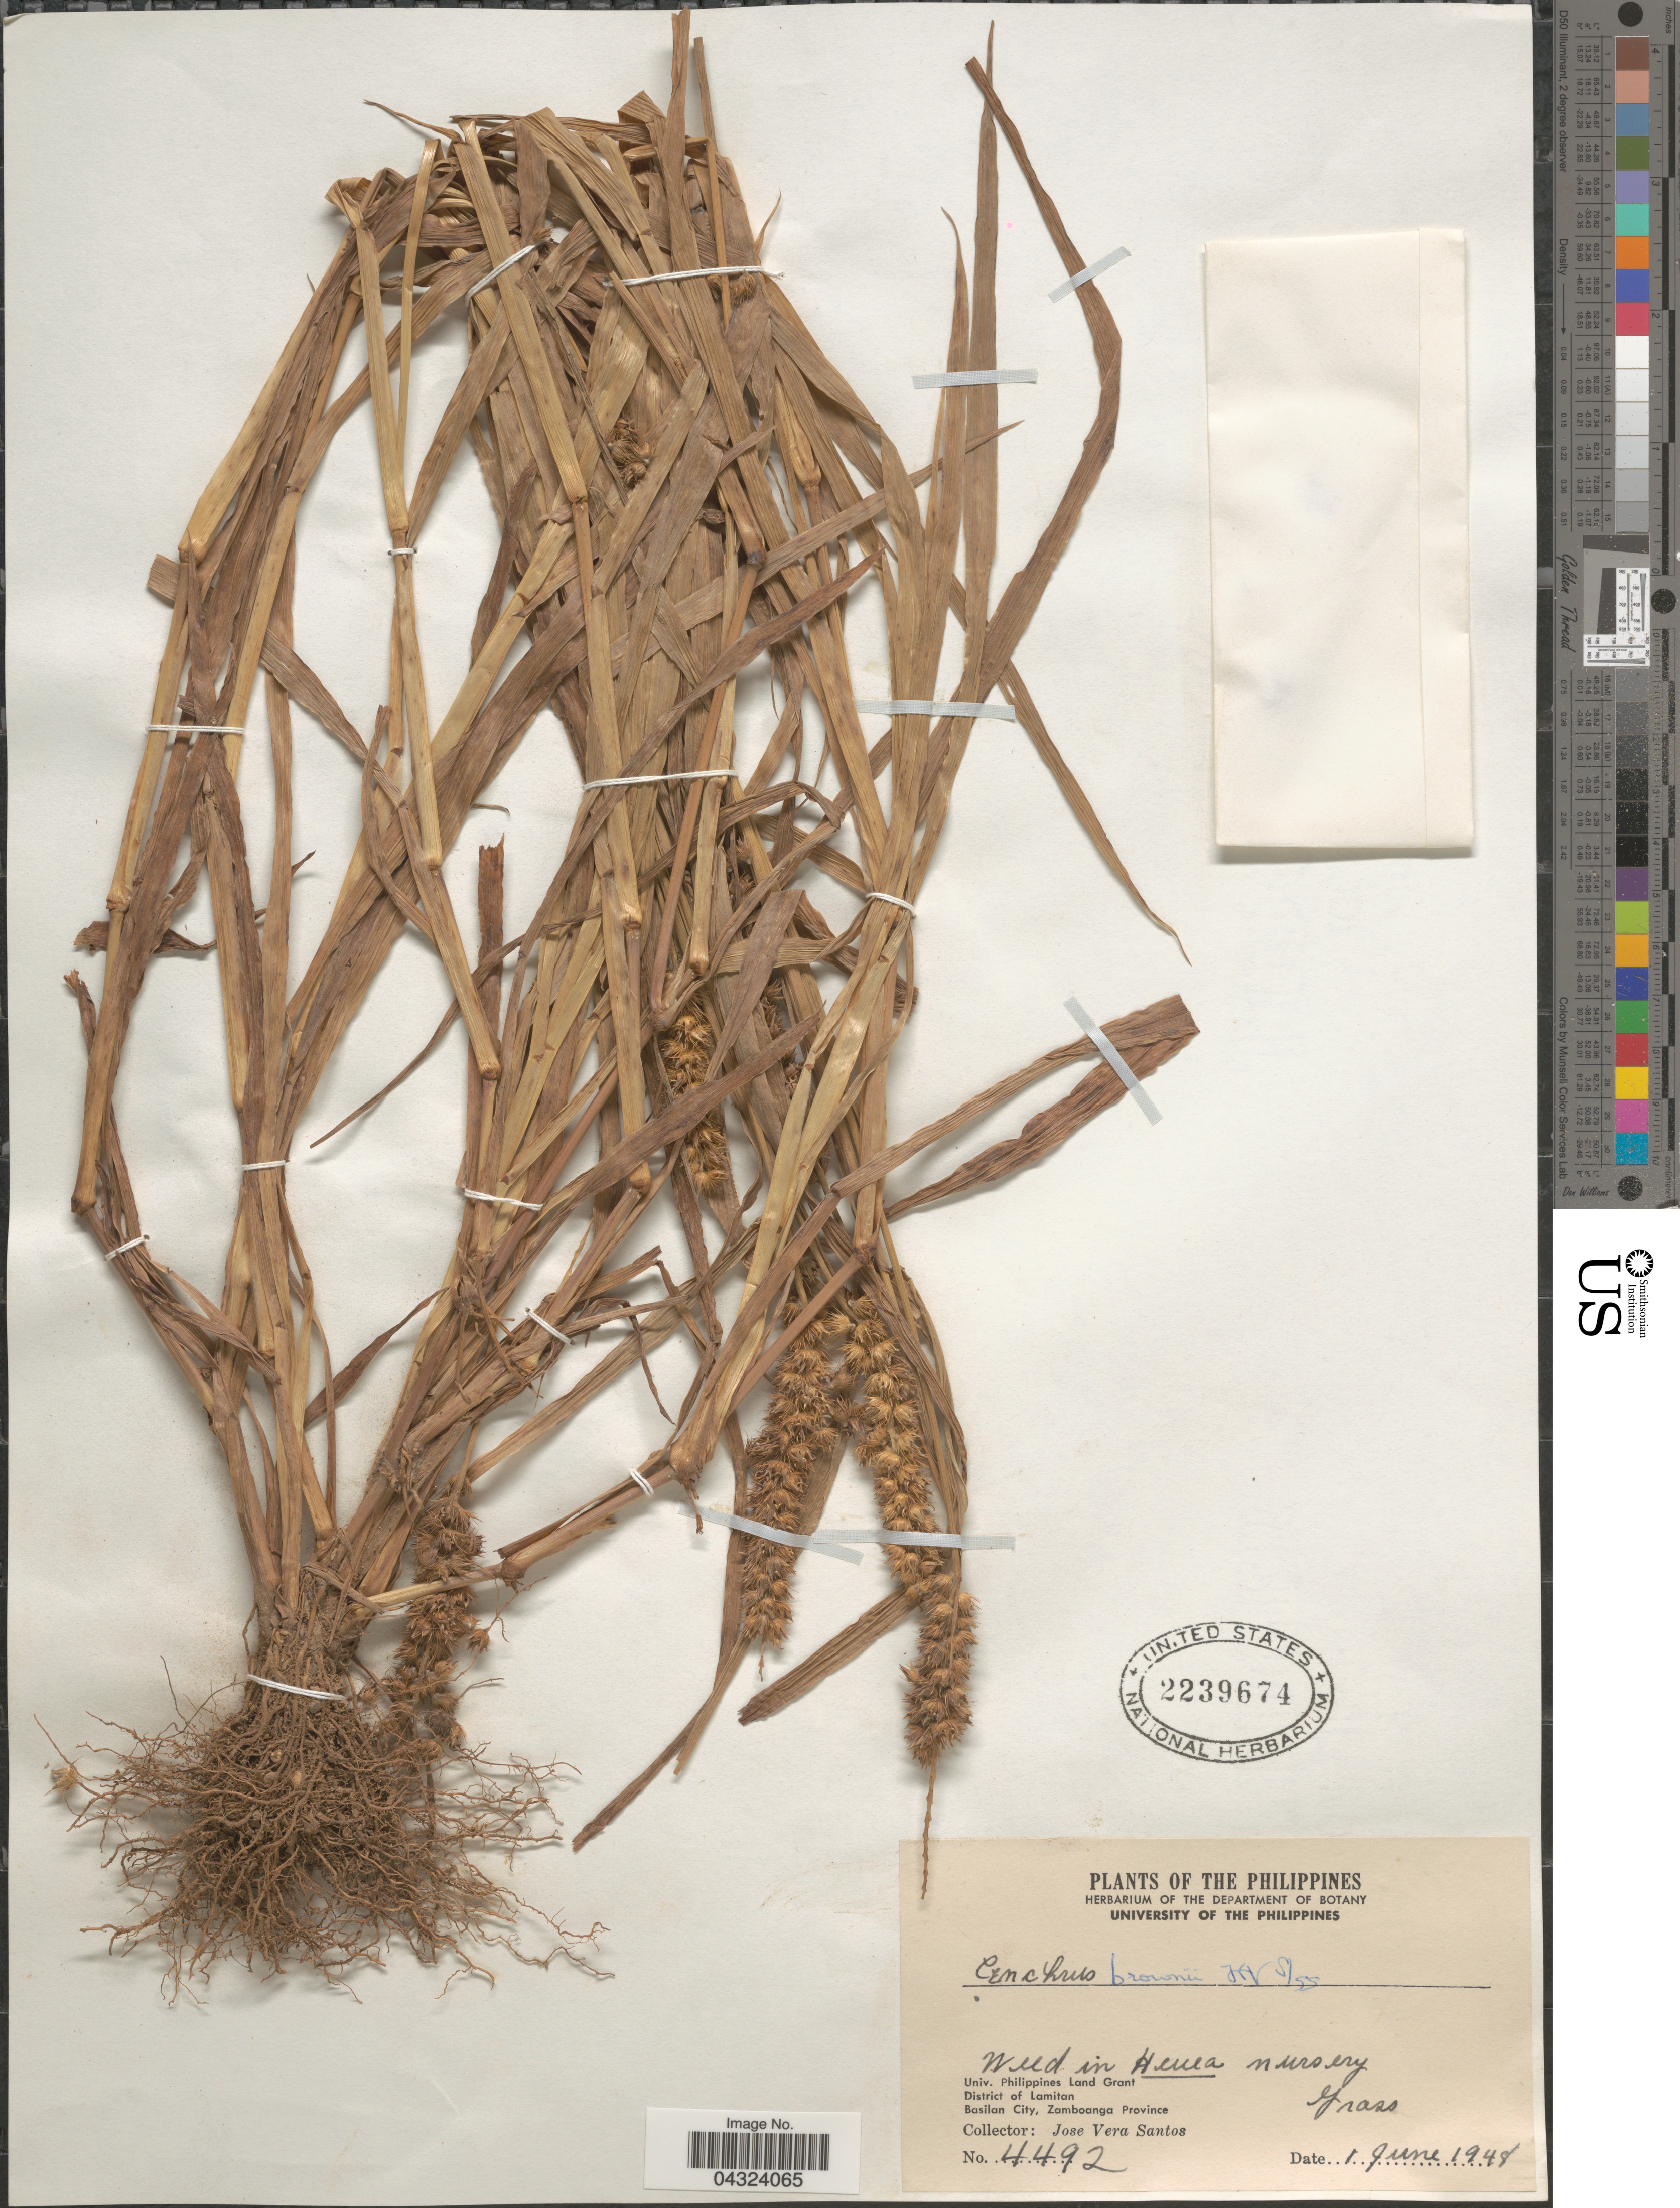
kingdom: Plantae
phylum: Tracheophyta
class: Liliopsida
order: Poales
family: Poaceae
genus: Cenchrus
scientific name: Cenchrus brownii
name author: Roem. & Schult.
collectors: J. Santos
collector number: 4492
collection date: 1948-06-01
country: Philippines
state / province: Muslim Mindanao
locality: In Henea nursery. Univ. Philippines Land Grant. District of Lamitan. Basilan City, Zamboanga Province.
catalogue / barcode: US 2239674